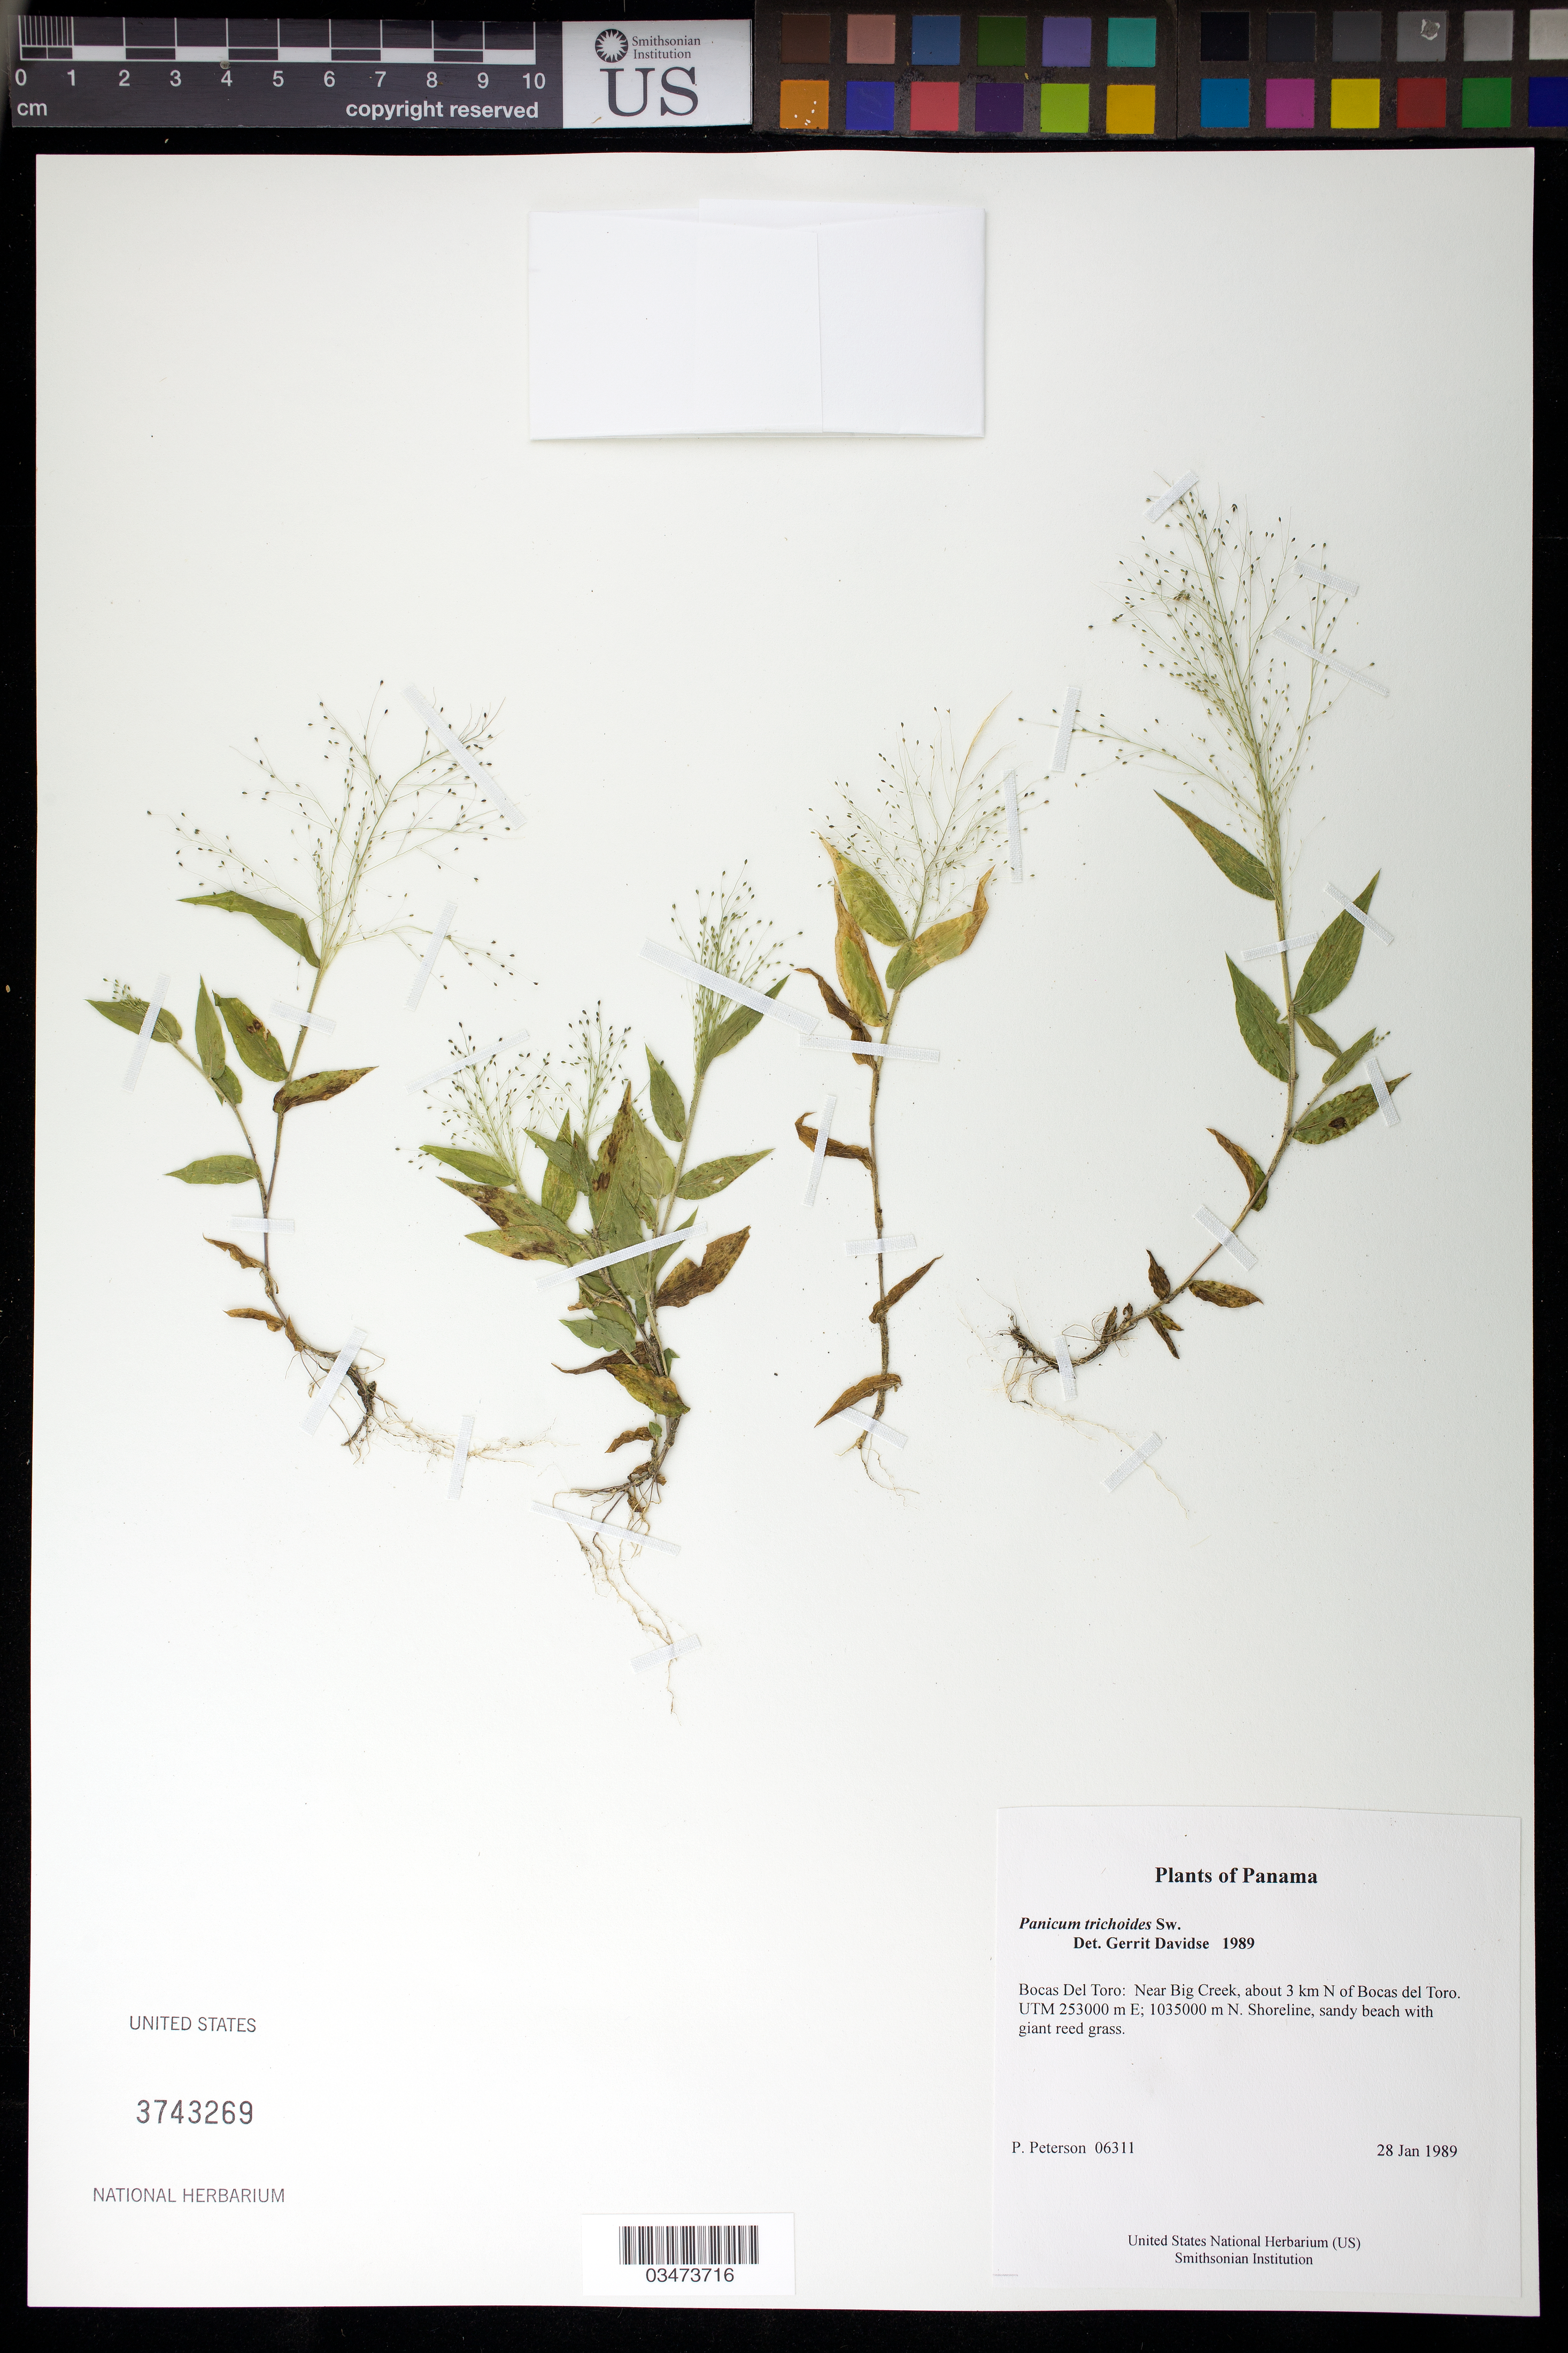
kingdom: Plantae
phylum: Tracheophyta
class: Liliopsida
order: Poales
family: Poaceae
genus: Panicum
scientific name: Panicum trichoides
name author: Sw.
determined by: Davidse, Gerrit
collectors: P. M. Peterson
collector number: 06311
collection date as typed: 28 Jan 1989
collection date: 1989-01-28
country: Panama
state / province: Bocas del Toro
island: Colón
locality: Near Big Creek, about 3 km N of Bocas del Toro. UTM 253000 m E; 1035000 m N.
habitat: Shoreline, sandy beach with giant reed grass.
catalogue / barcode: US 3743269